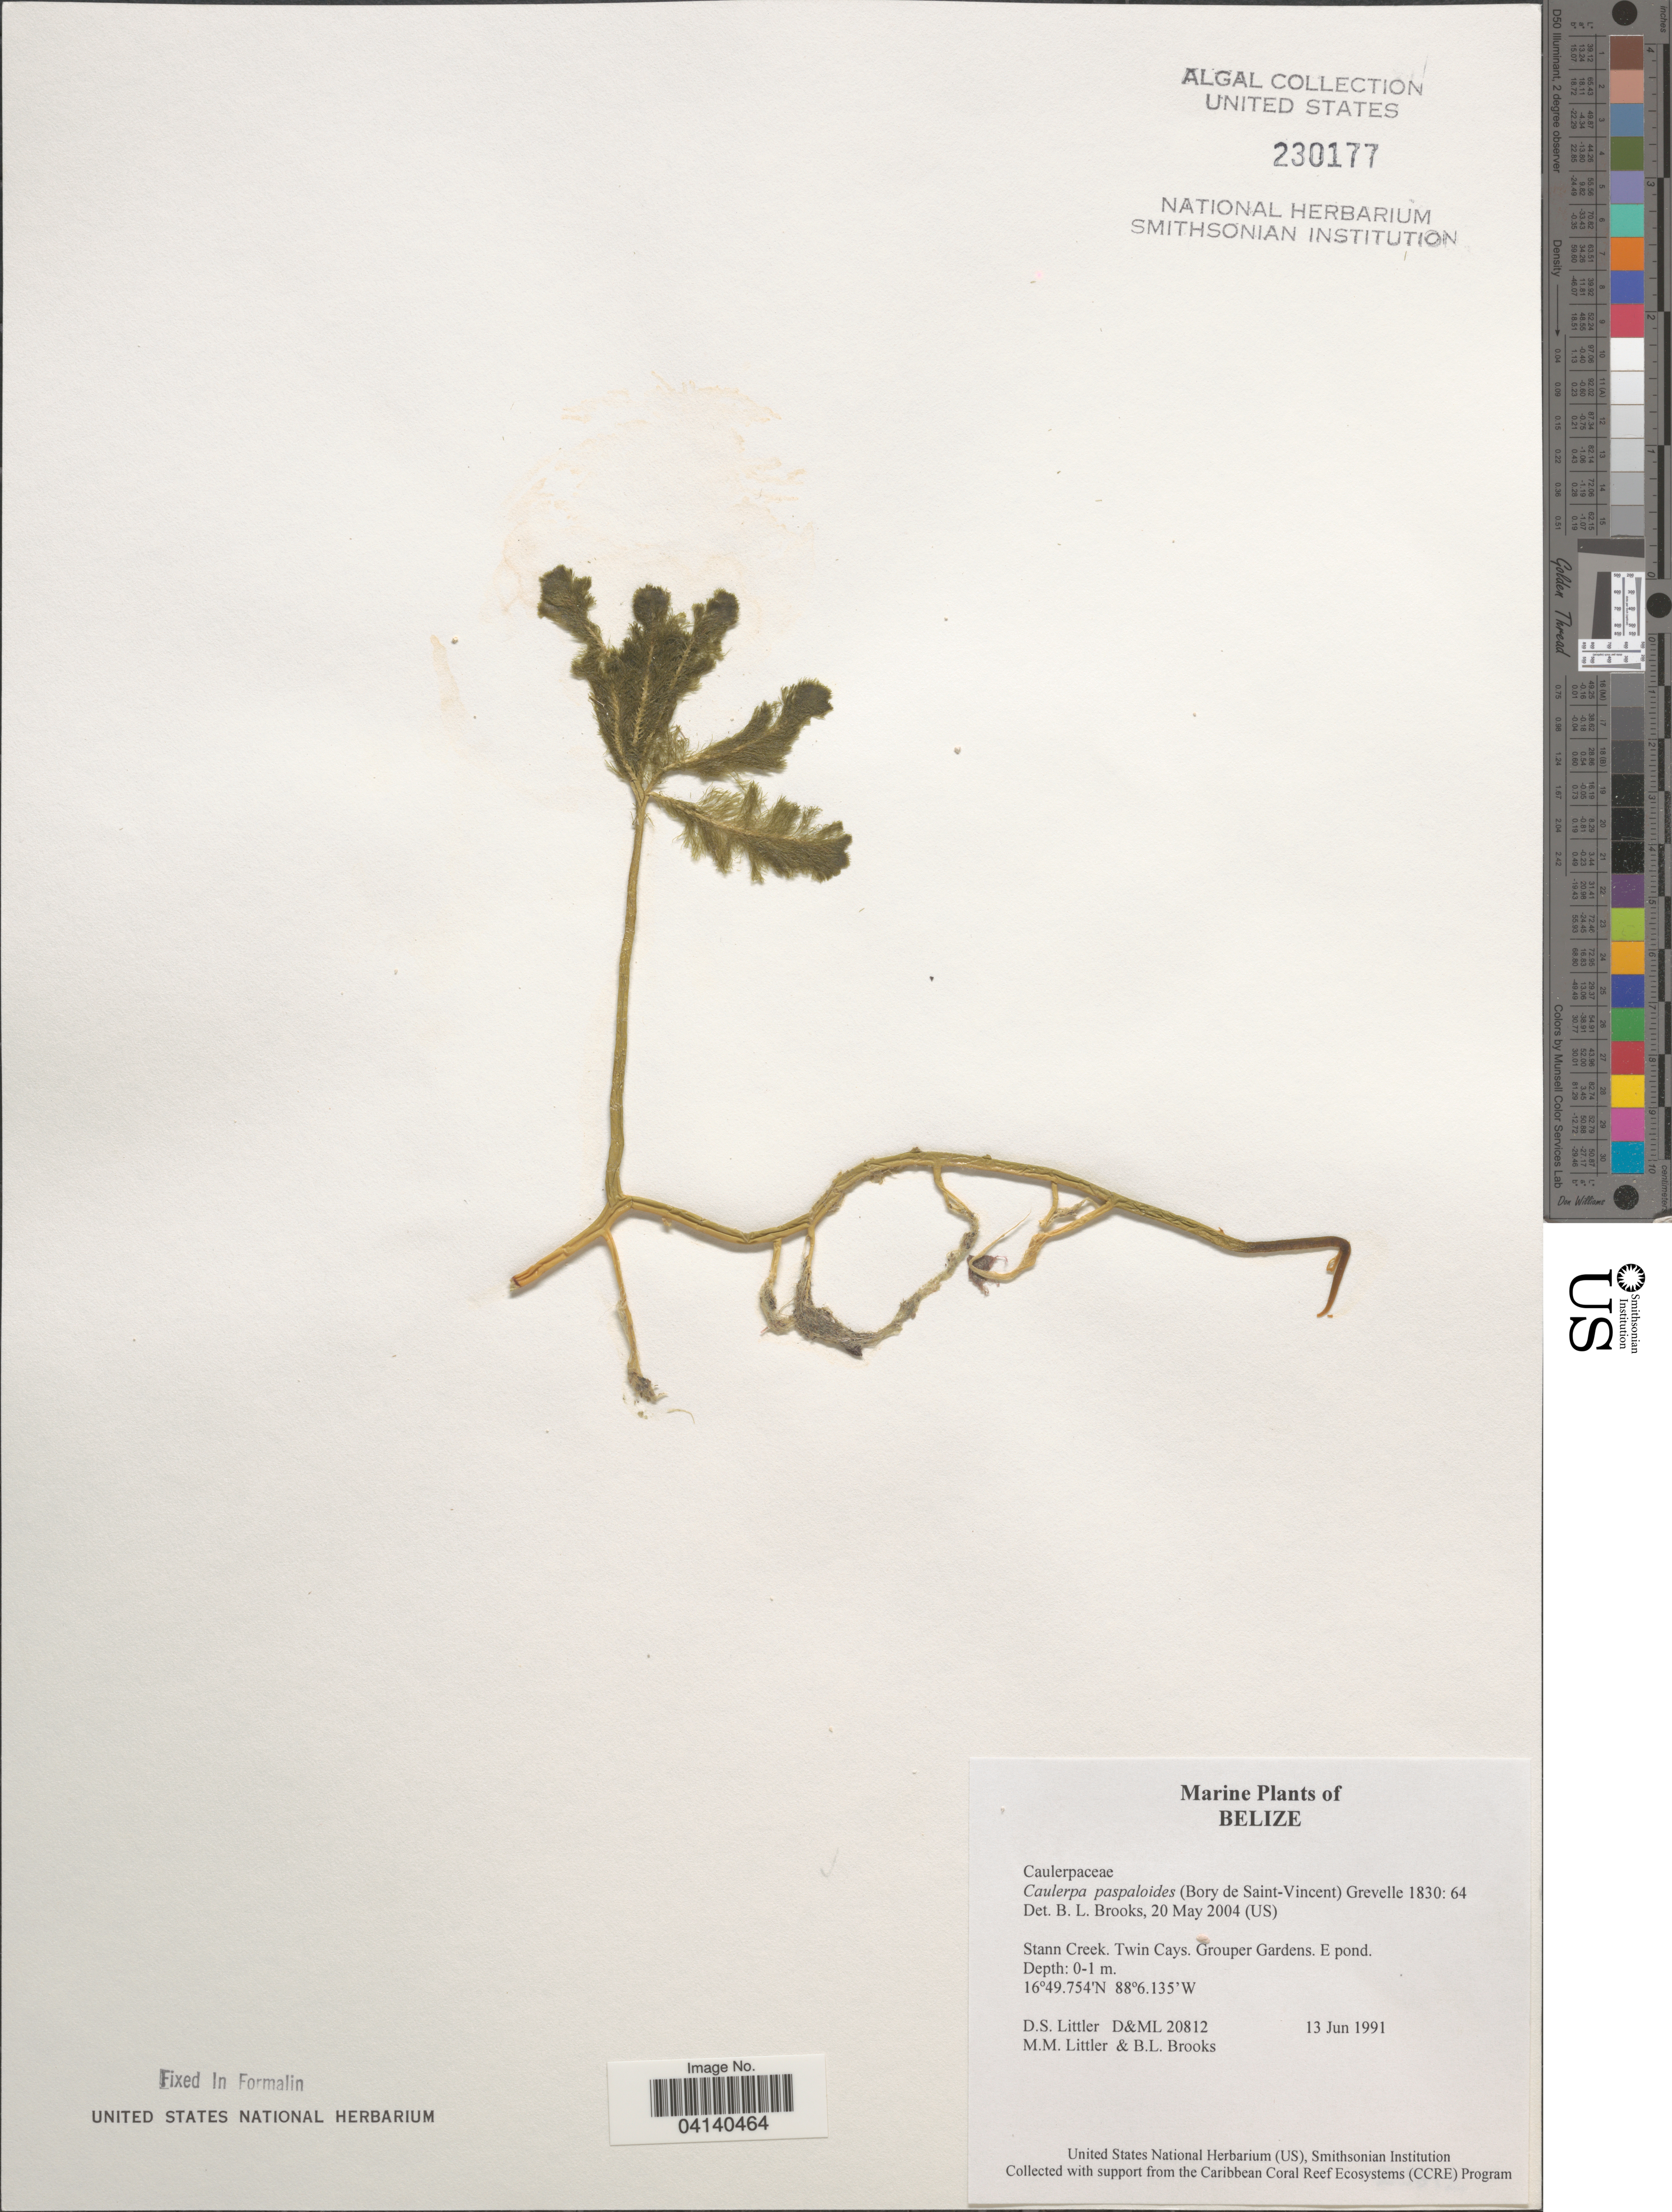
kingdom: Plantae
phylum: Chlorophyta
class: Ulvophyceae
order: Bryopsidales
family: Caulerpaceae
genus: Caulerpa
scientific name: Caulerpa paspaloides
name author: (Bory) Grev.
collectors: D. S. Littler & B. Brooks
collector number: D&ML20812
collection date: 1991-06-13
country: Belize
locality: Stann Creek. Twin Cays. Grouper Gardens. E pond.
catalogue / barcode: US 230177